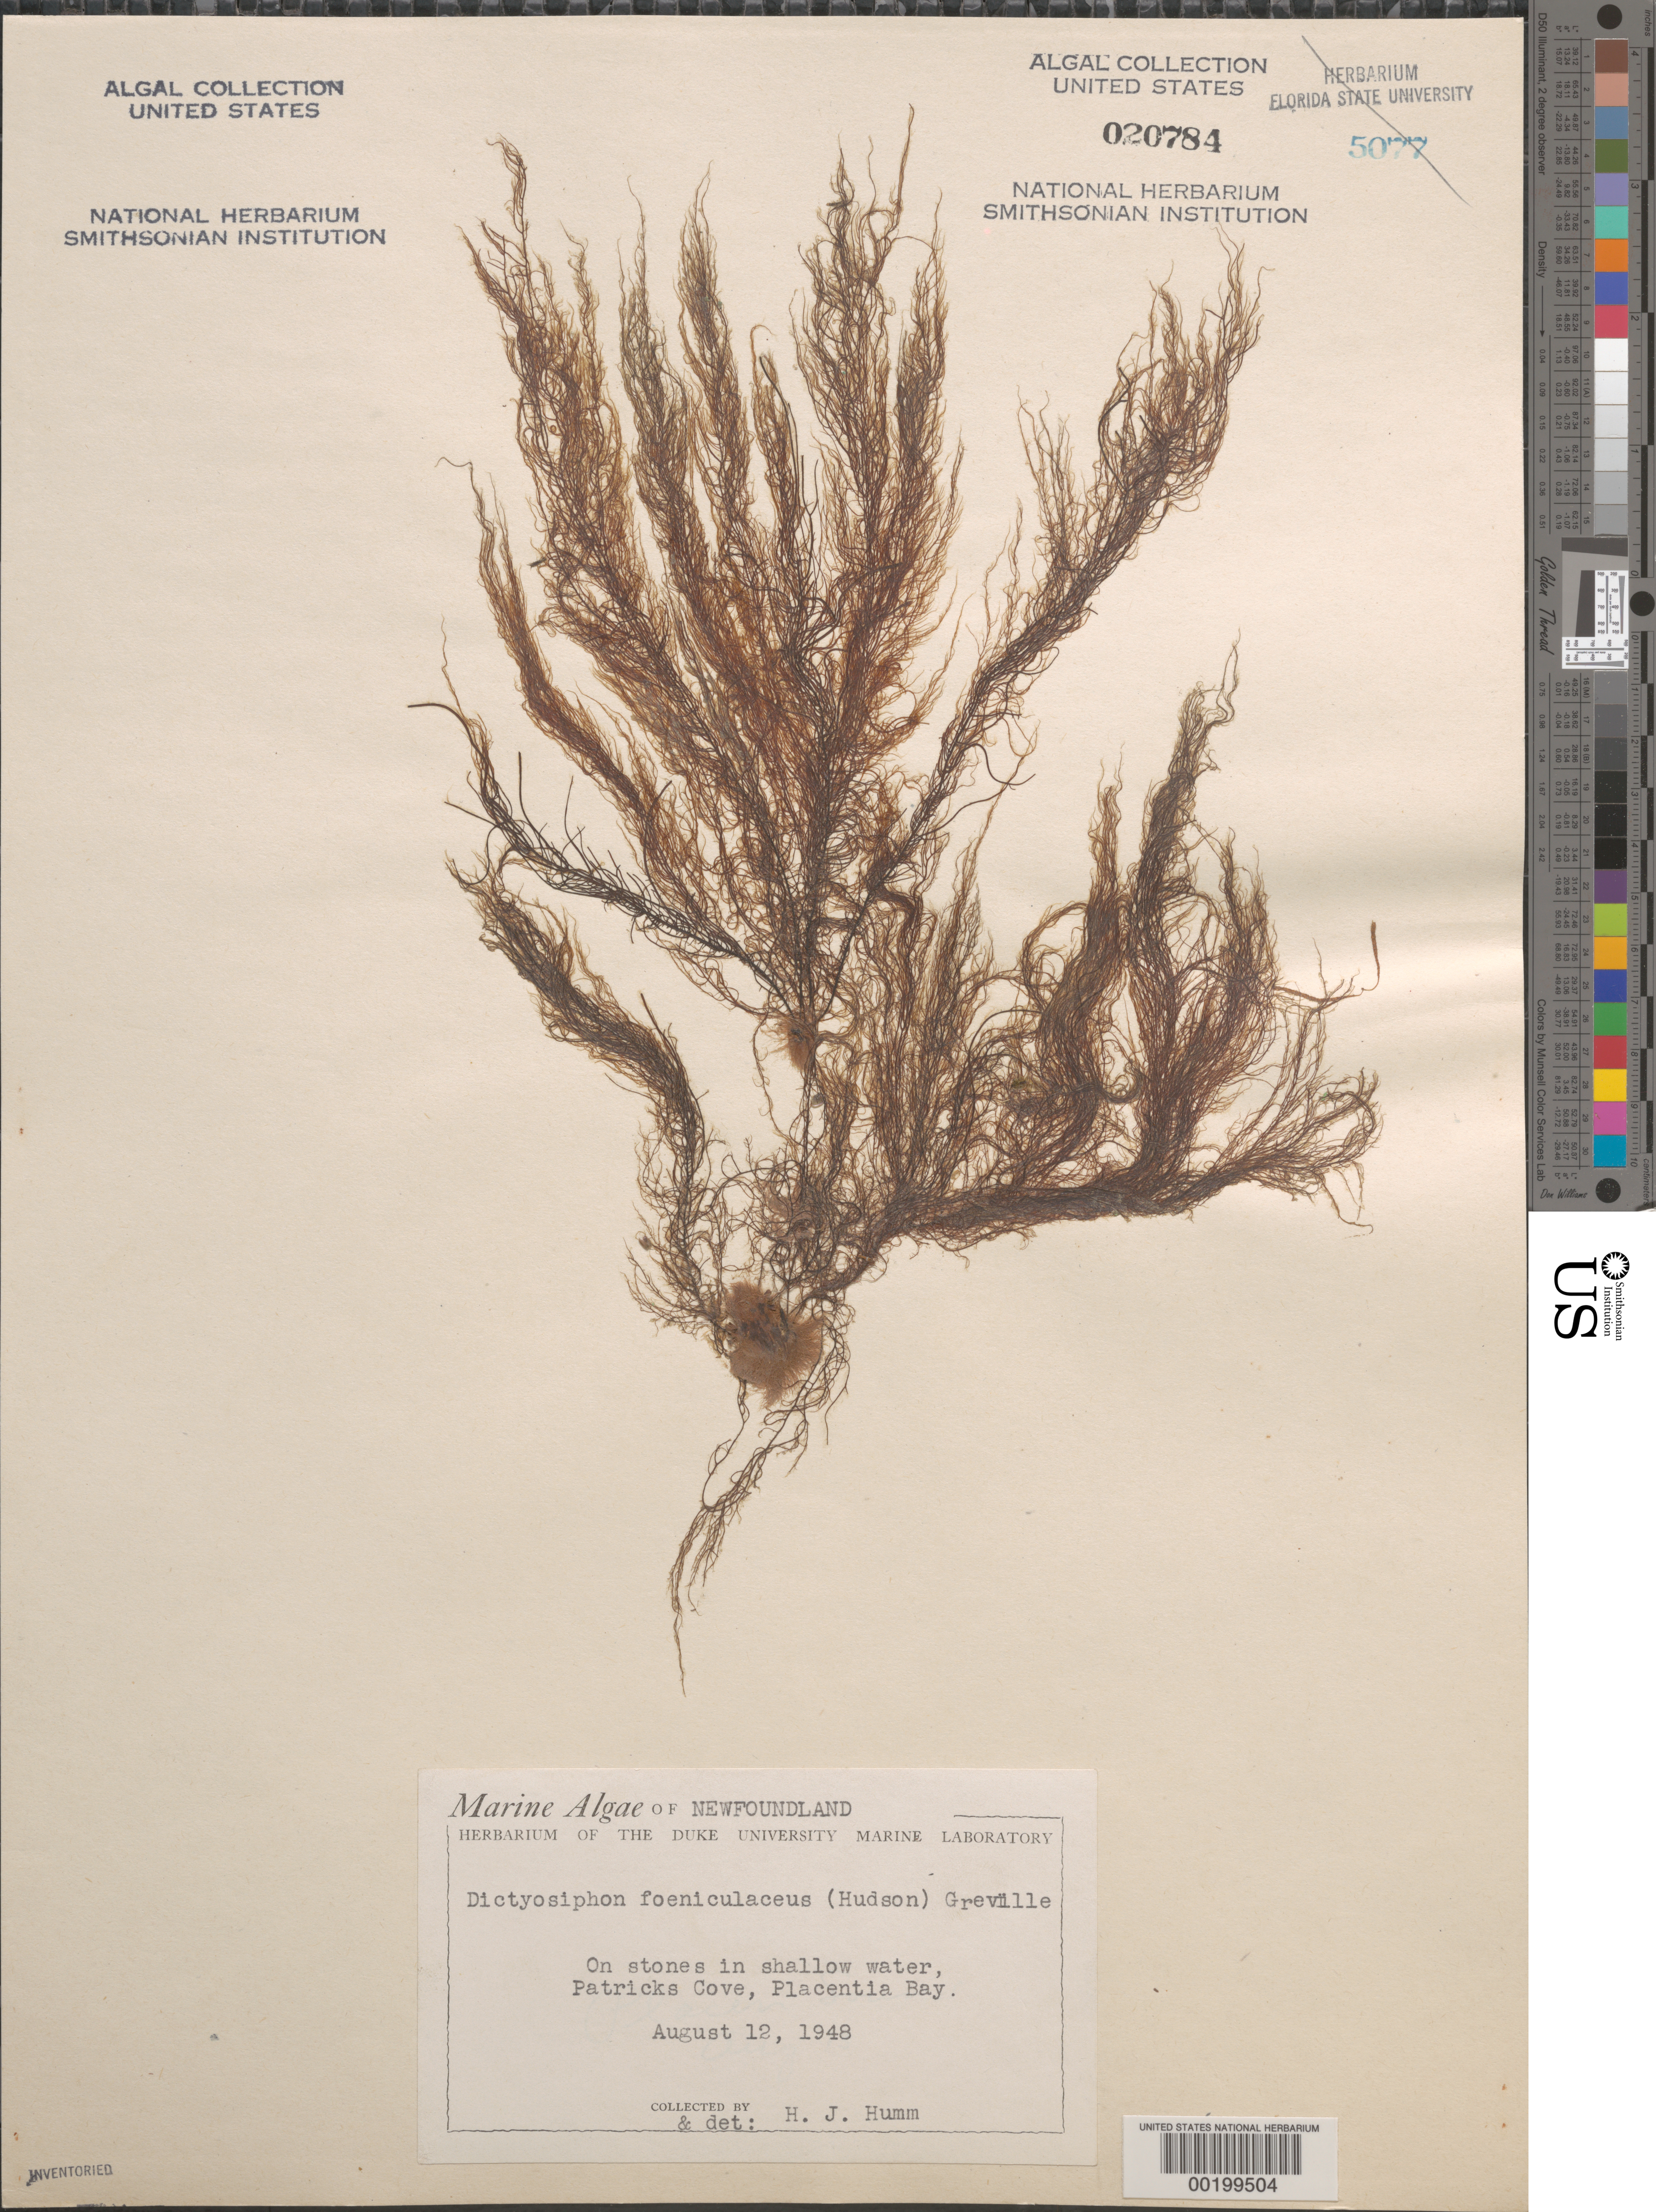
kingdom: Chromista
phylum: Ochrophyta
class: Phaeophyceae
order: Dictyosiphonales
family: Dictyosiphonaceae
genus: Dictyosiphon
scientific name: Dictyosiphon foeniculaceus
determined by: Humm, Harold J.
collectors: H. J. Humm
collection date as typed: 12 Aug 1948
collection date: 1948-08-12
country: Canada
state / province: Newfoundland and Labrador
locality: Patrick's Cove, Placentia Bay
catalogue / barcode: US 20784